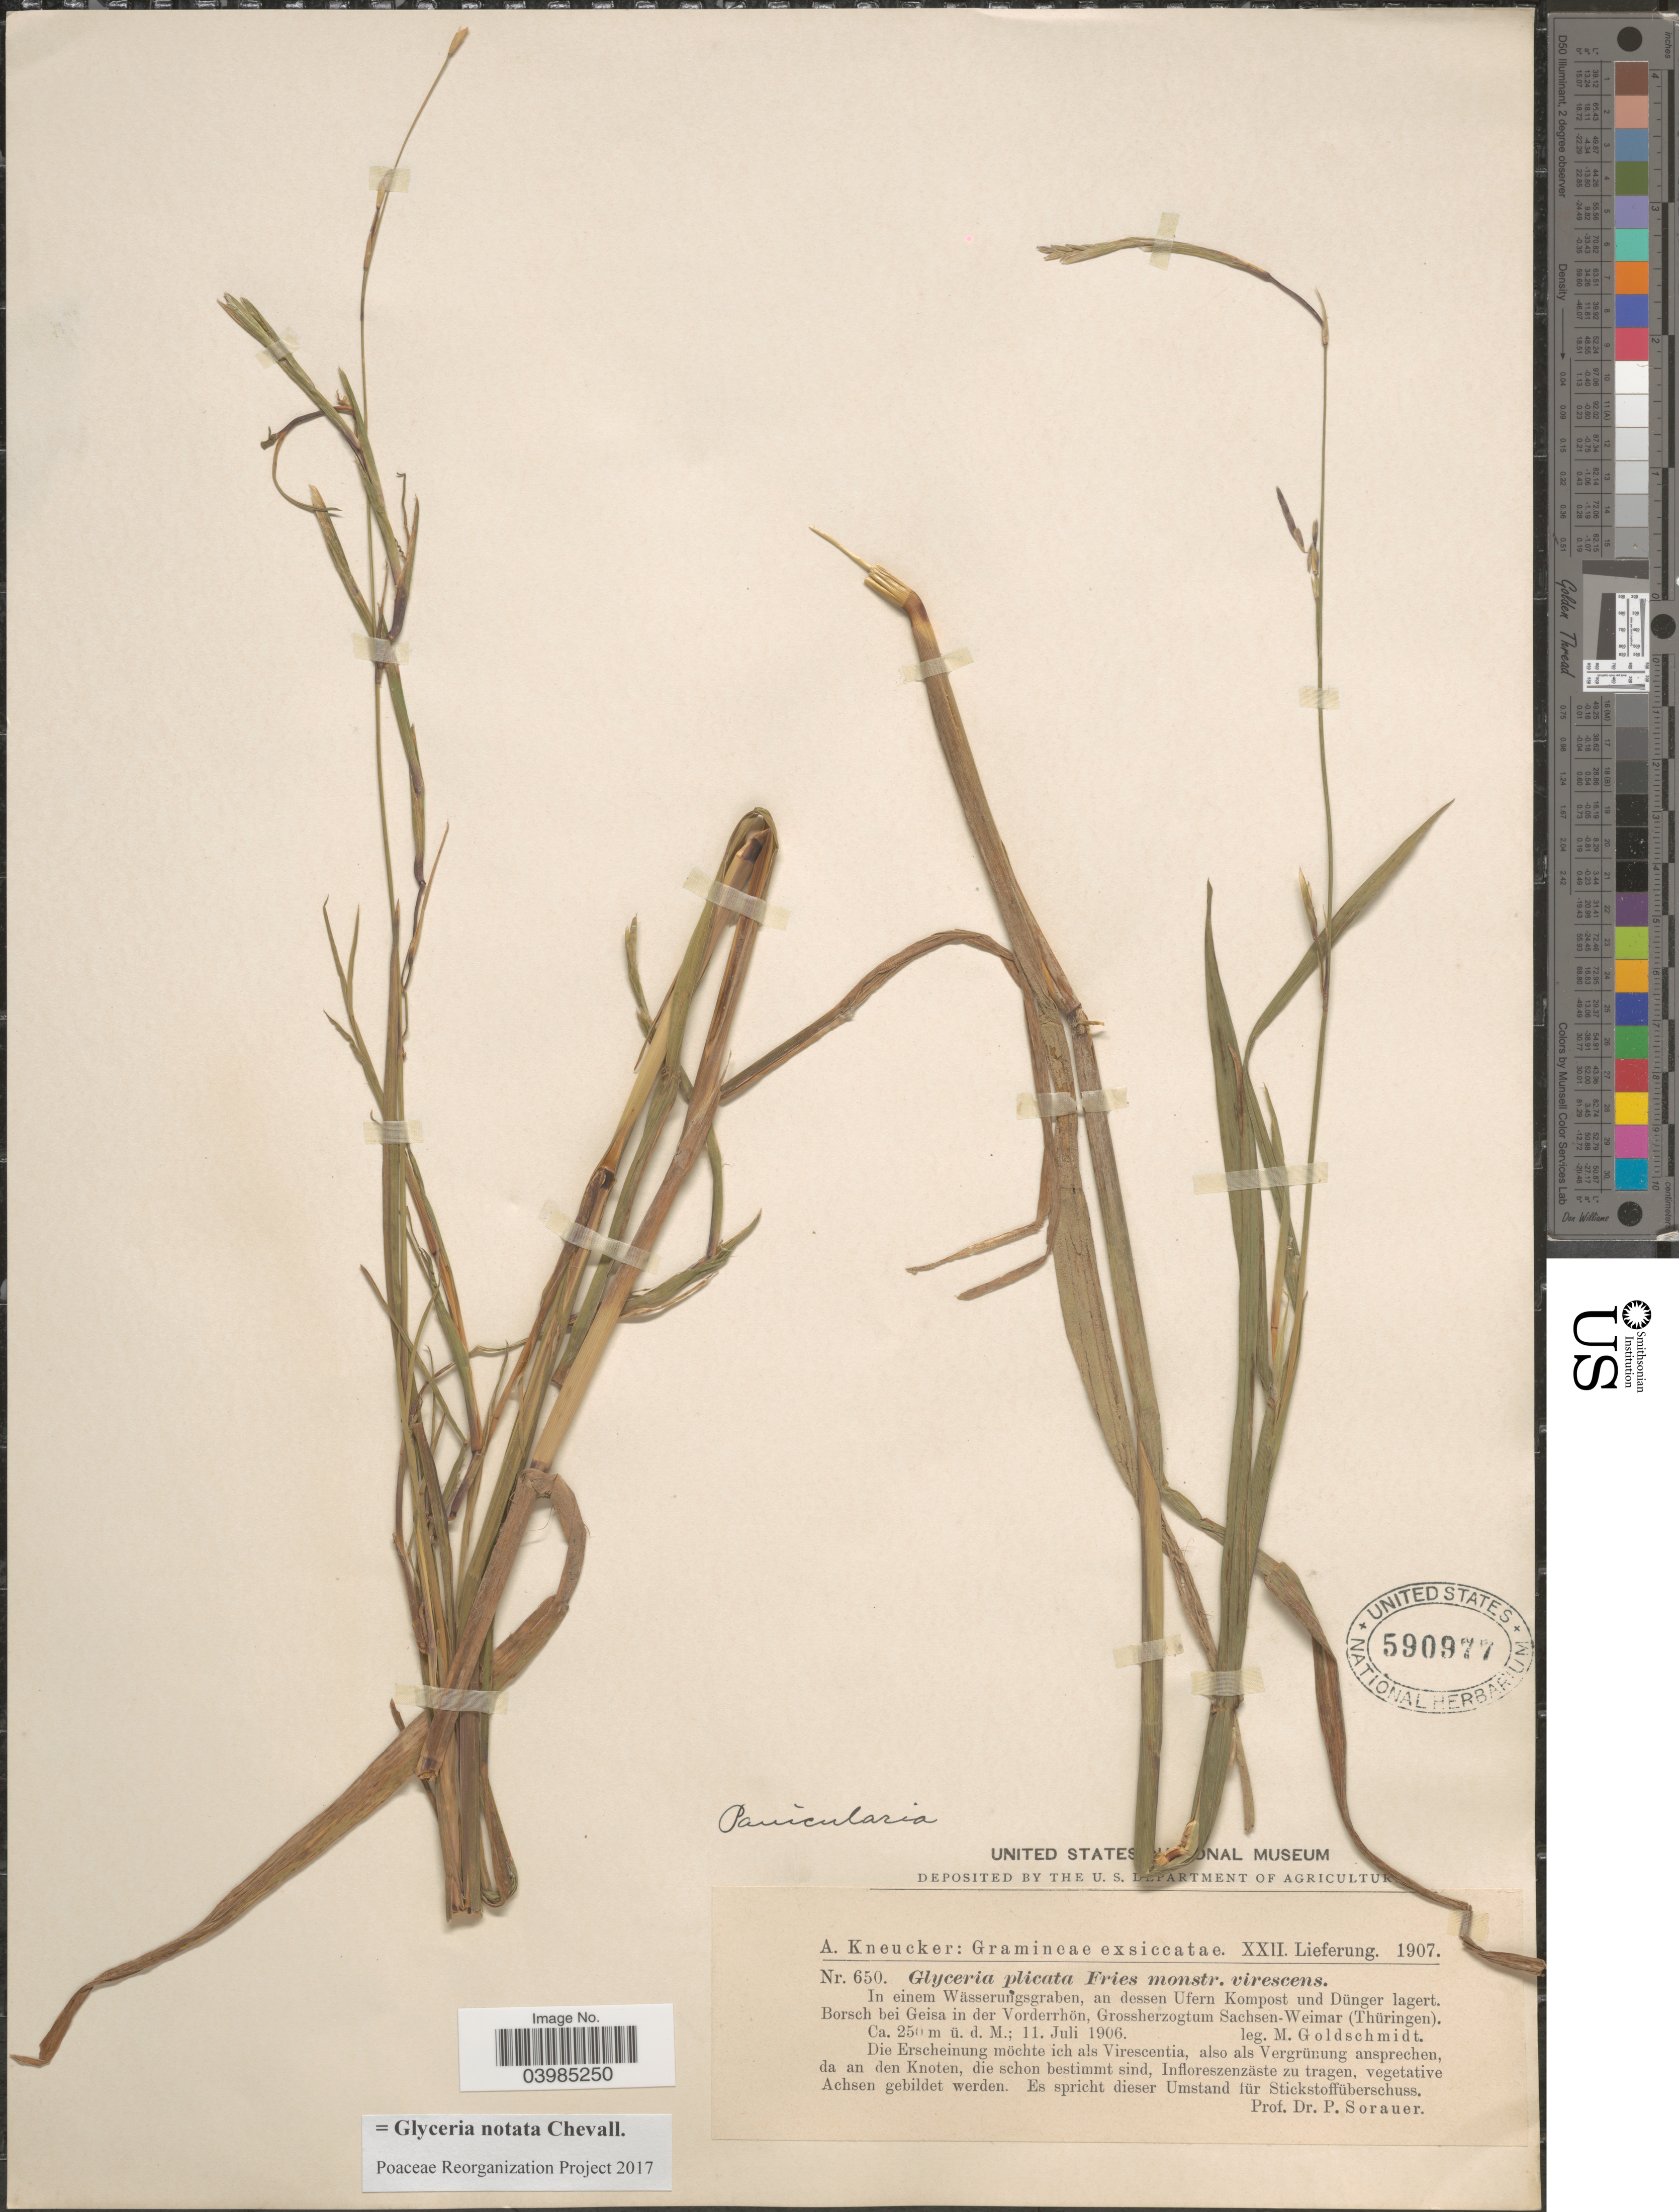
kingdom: Plantae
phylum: Tracheophyta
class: Liliopsida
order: Poales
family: Poaceae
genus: Glyceria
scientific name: Glyceria notata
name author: Chevall.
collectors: M. Goldschmidt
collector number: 650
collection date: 1906-07-11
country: Germany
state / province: Thuringia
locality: In einem Wässerungsgraben, an dessen Ufern Kompost und Dünger lagert. Borsch bei Geisa in der Vorderrhön, Grossherzogtum Sachsen-Weimar (Thüringen).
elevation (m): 250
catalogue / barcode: US 590977